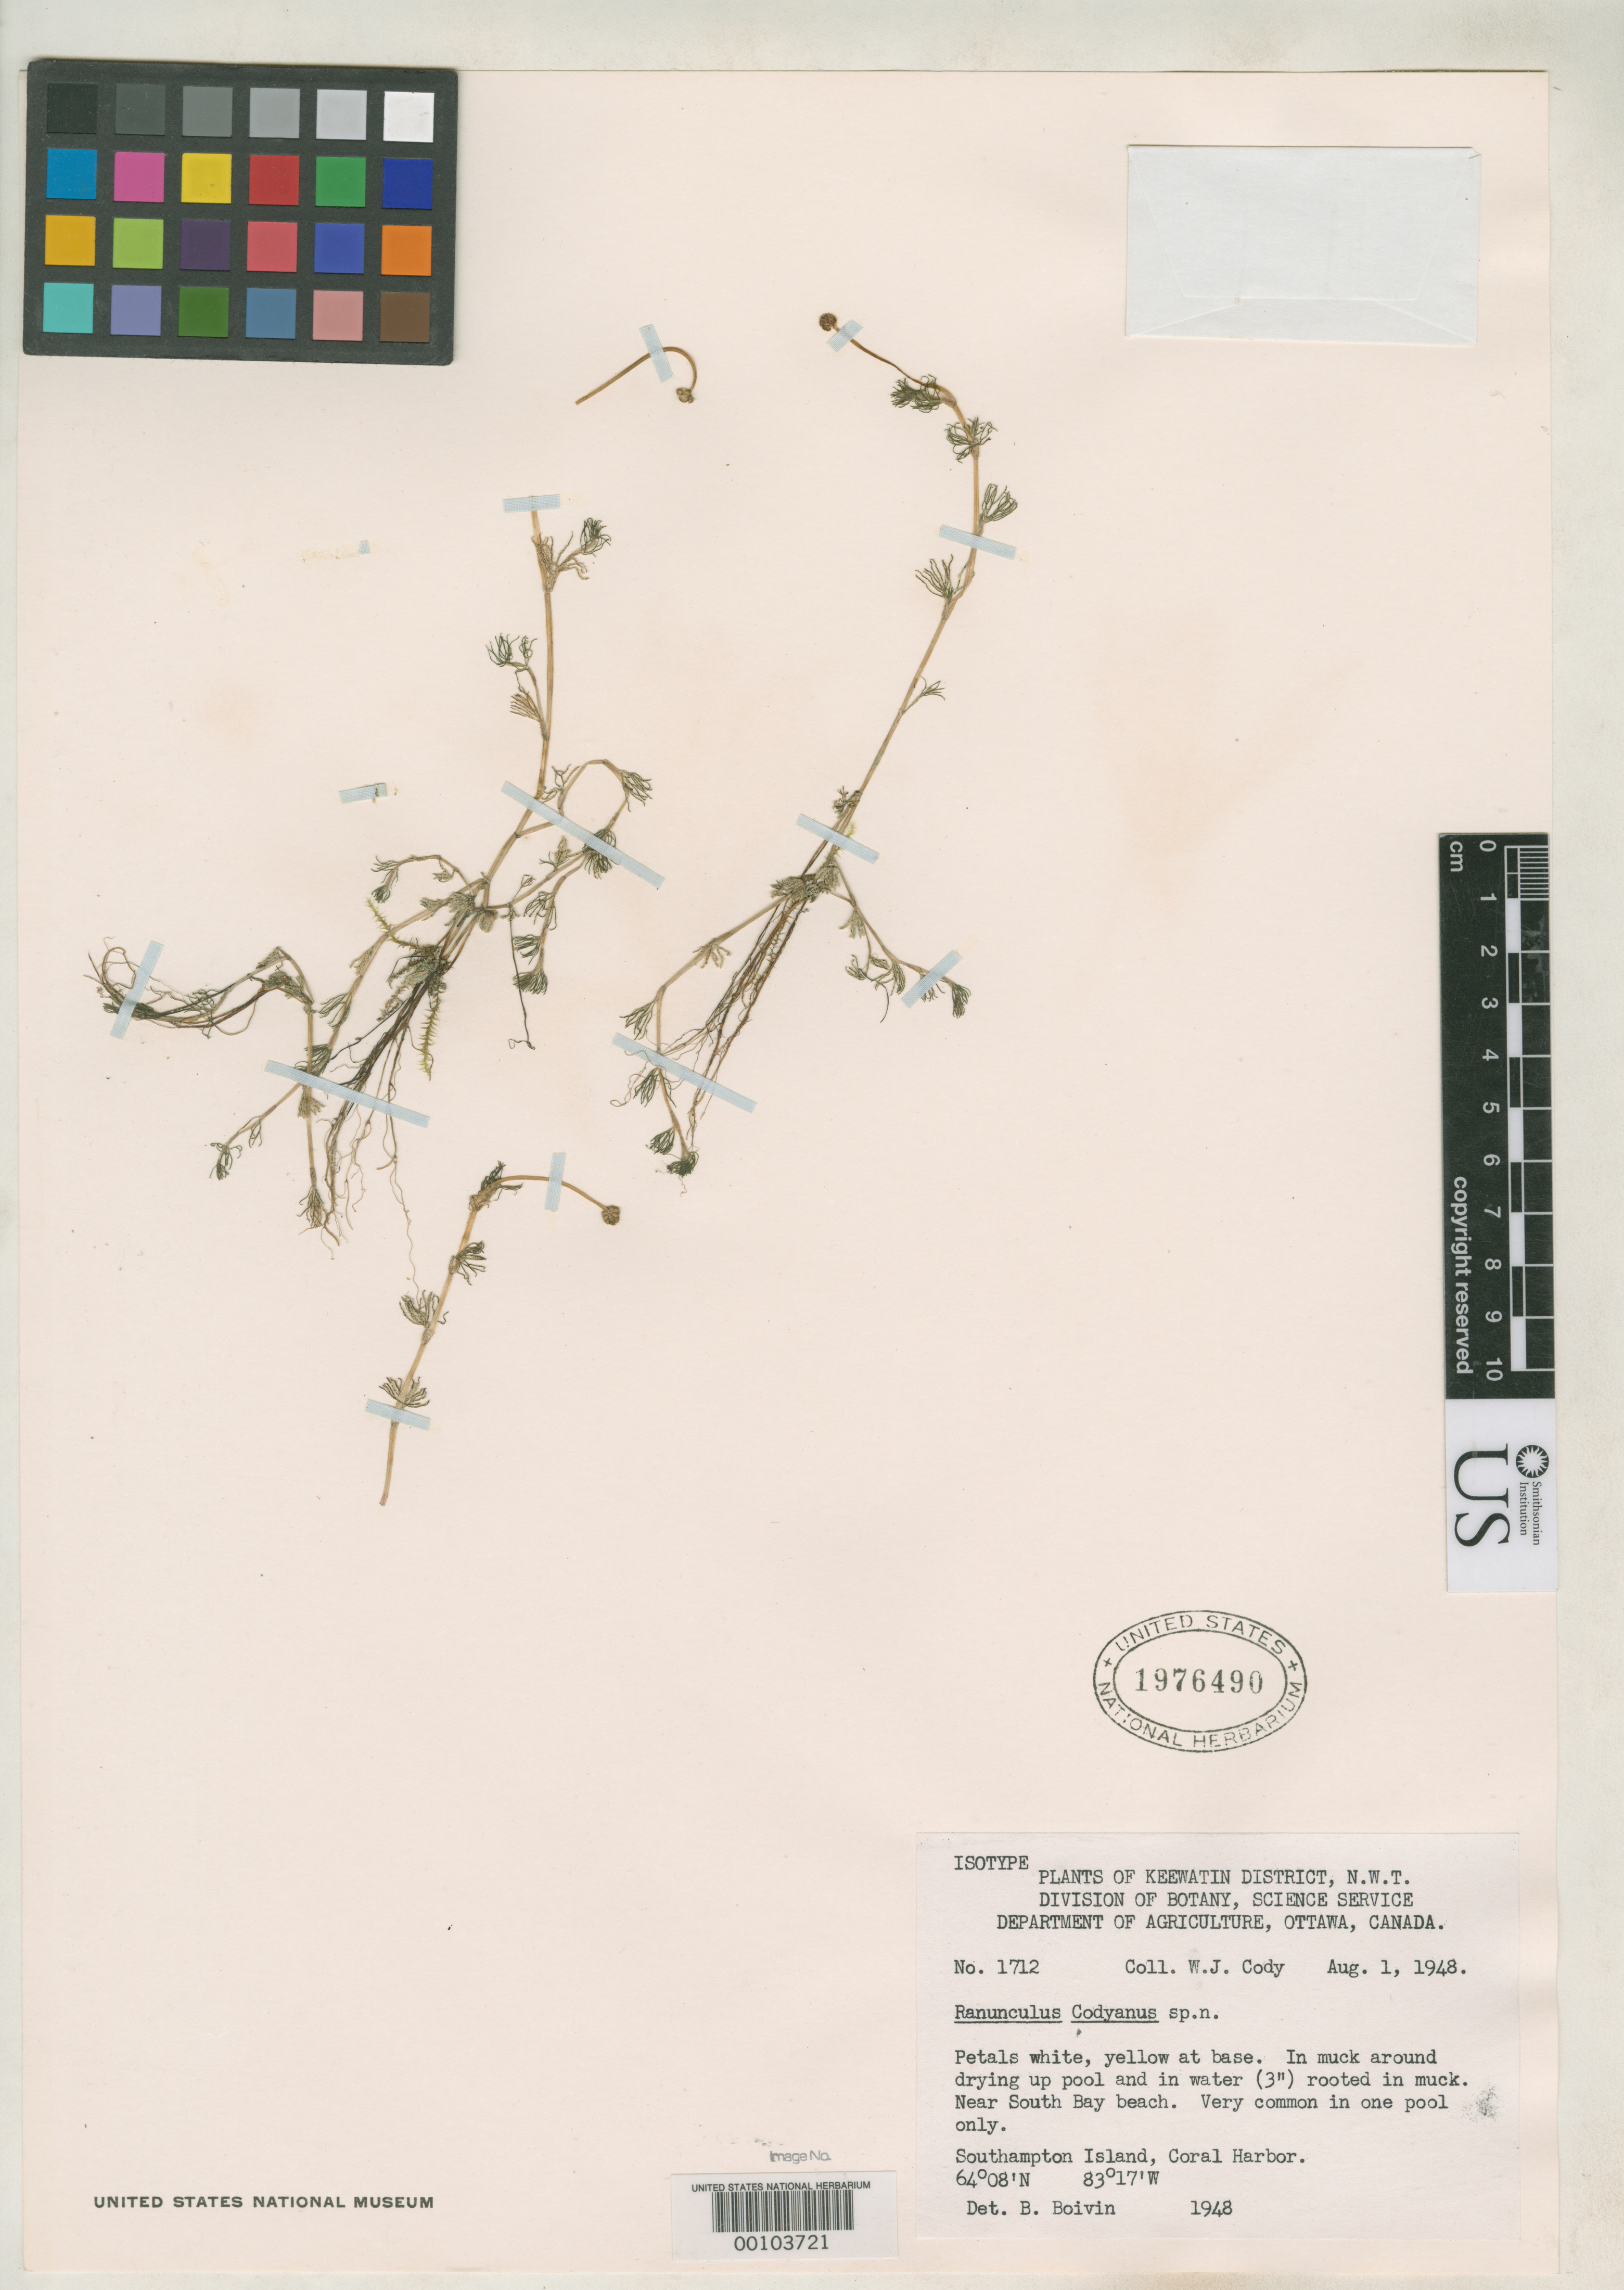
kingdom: Plantae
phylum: Tracheophyta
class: Magnoliopsida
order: Ranunculales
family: Ranunculaceae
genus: Ranunculus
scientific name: Ranunculus codyanus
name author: B. Boivin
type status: Type Fragment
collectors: W. Cody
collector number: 1712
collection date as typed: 01 Aug 1948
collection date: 1948-08-01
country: Canada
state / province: Northwest Territories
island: Southampton Island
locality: Coral Harbor.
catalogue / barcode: US 1976490